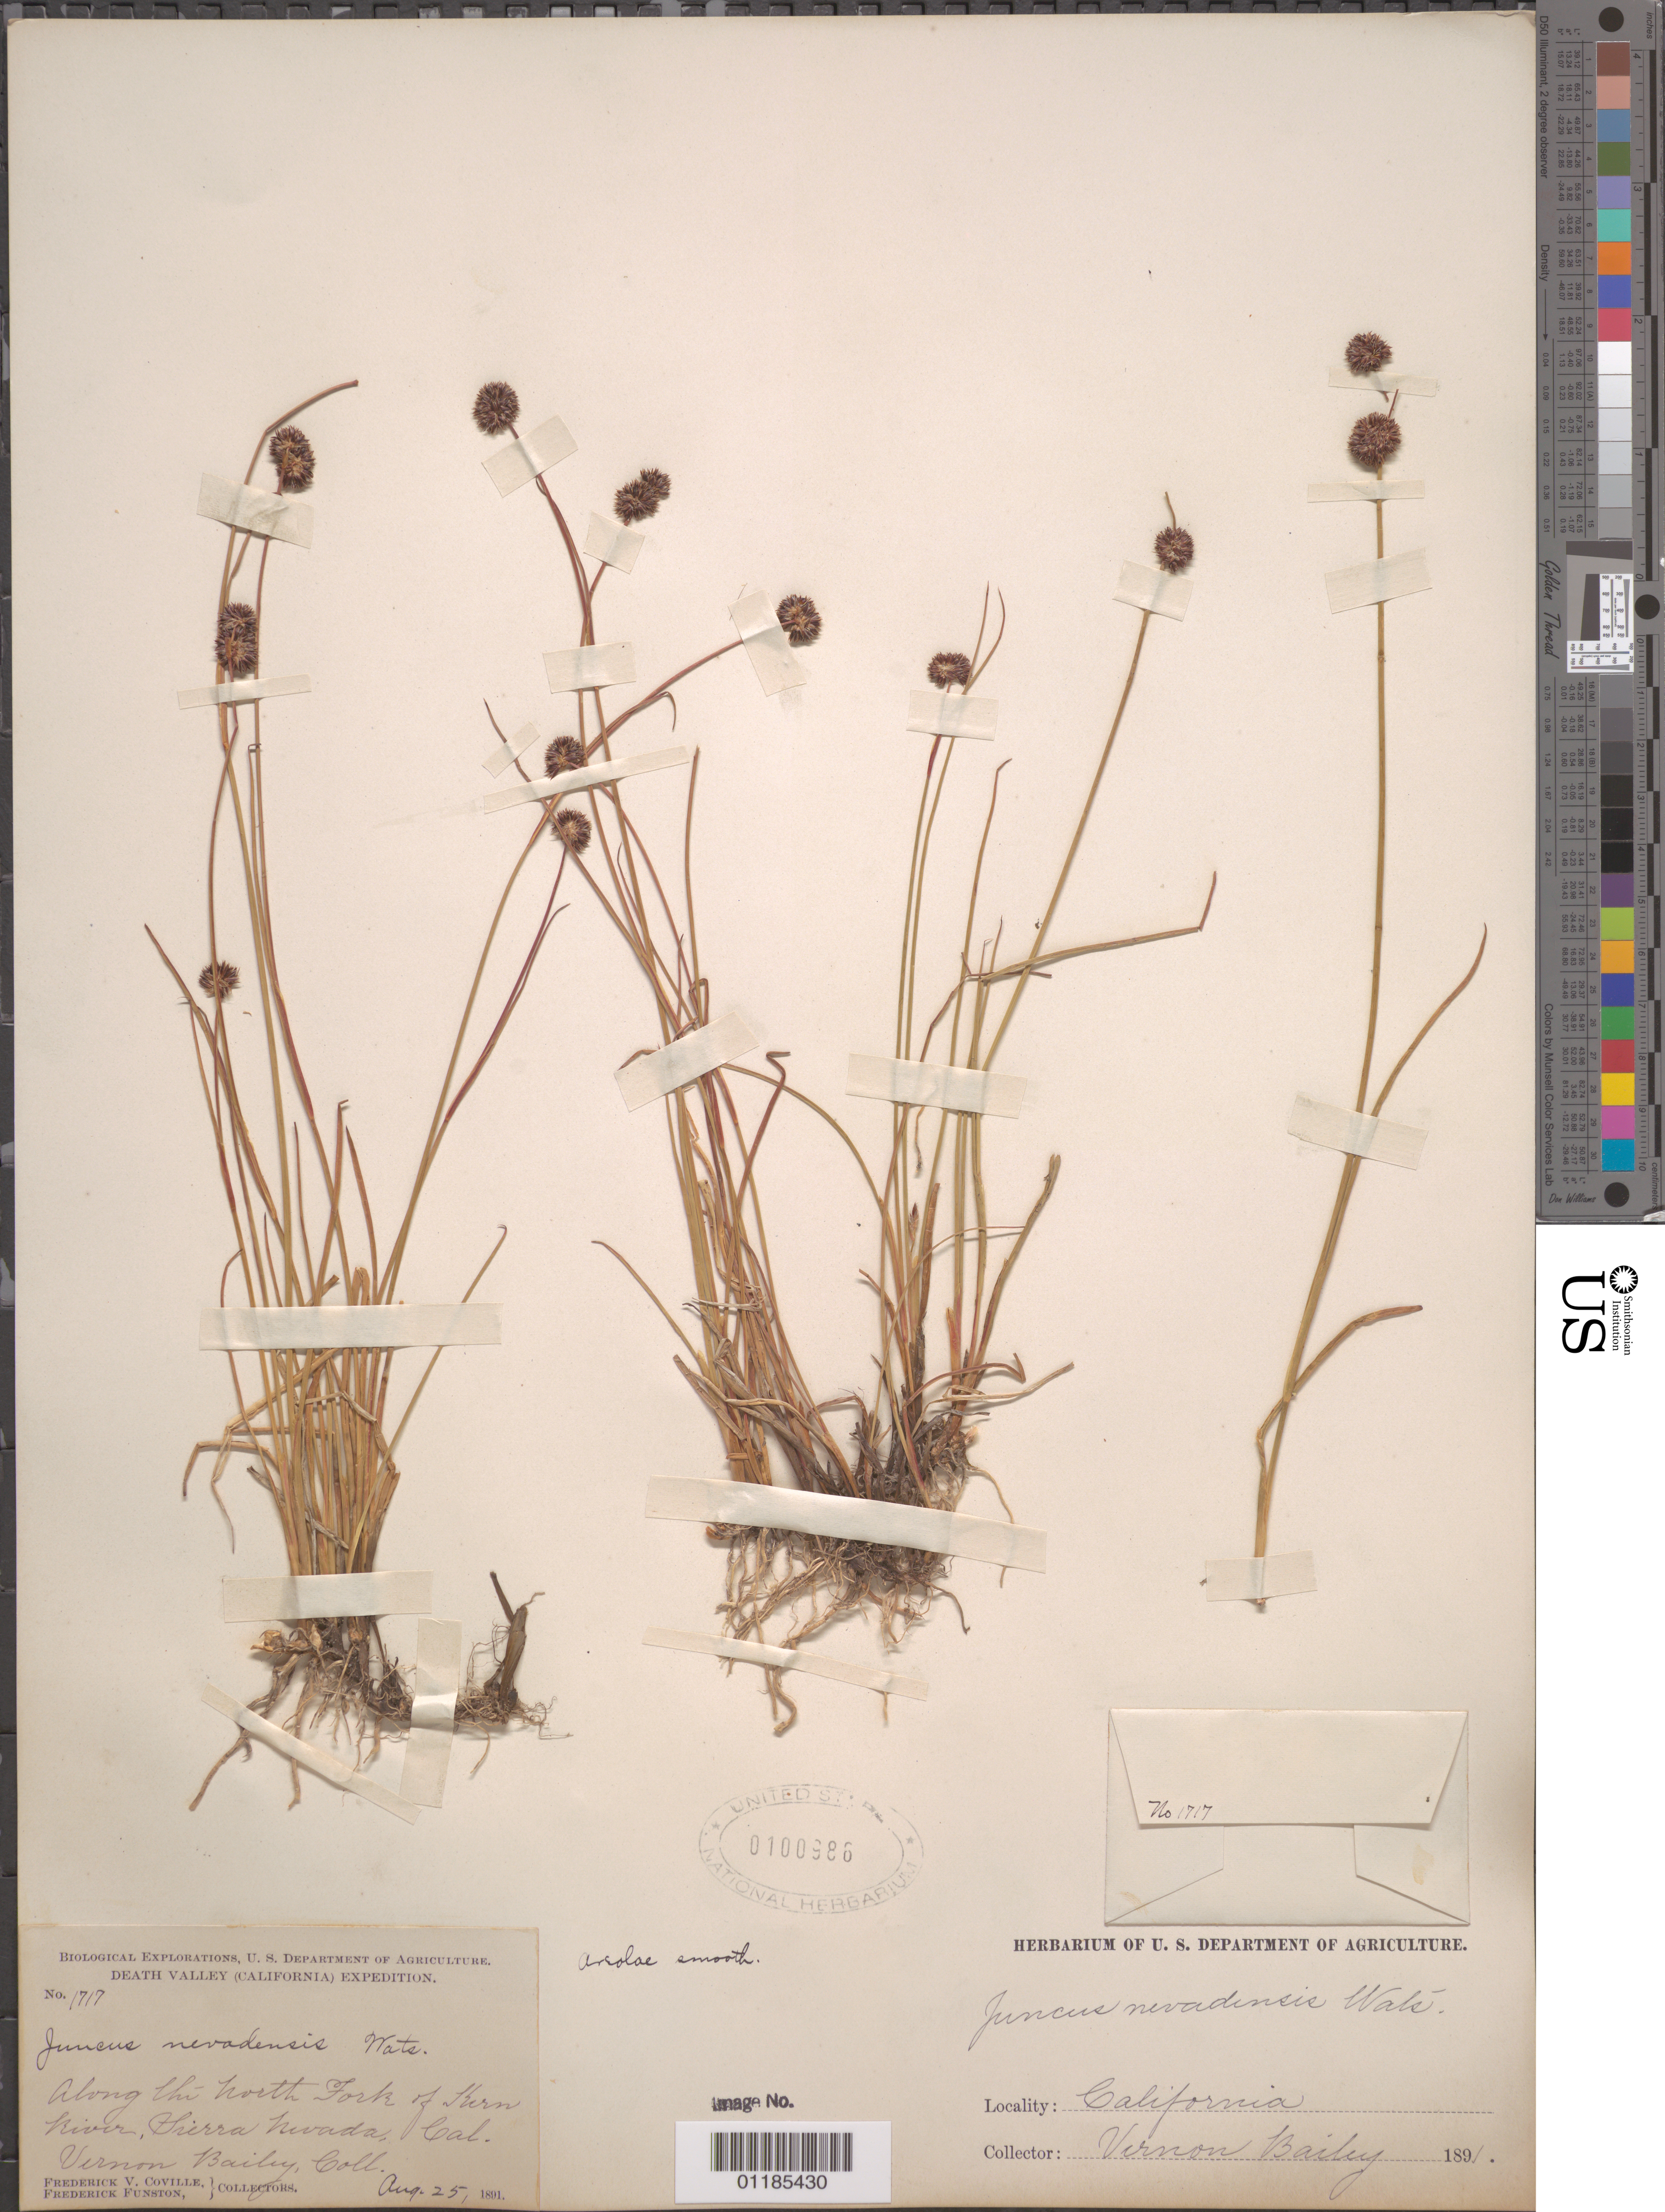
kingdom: Plantae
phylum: Tracheophyta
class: Liliopsida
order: Poales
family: Juncaceae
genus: Juncus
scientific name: Juncus nevadensis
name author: S. Watson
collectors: V. O. Bailey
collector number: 1717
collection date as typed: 25 Aug 1891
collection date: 1891-08-25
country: United States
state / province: California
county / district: Kern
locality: Along the North Fork of Kern River, Sierra Nevada.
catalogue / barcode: US 100986